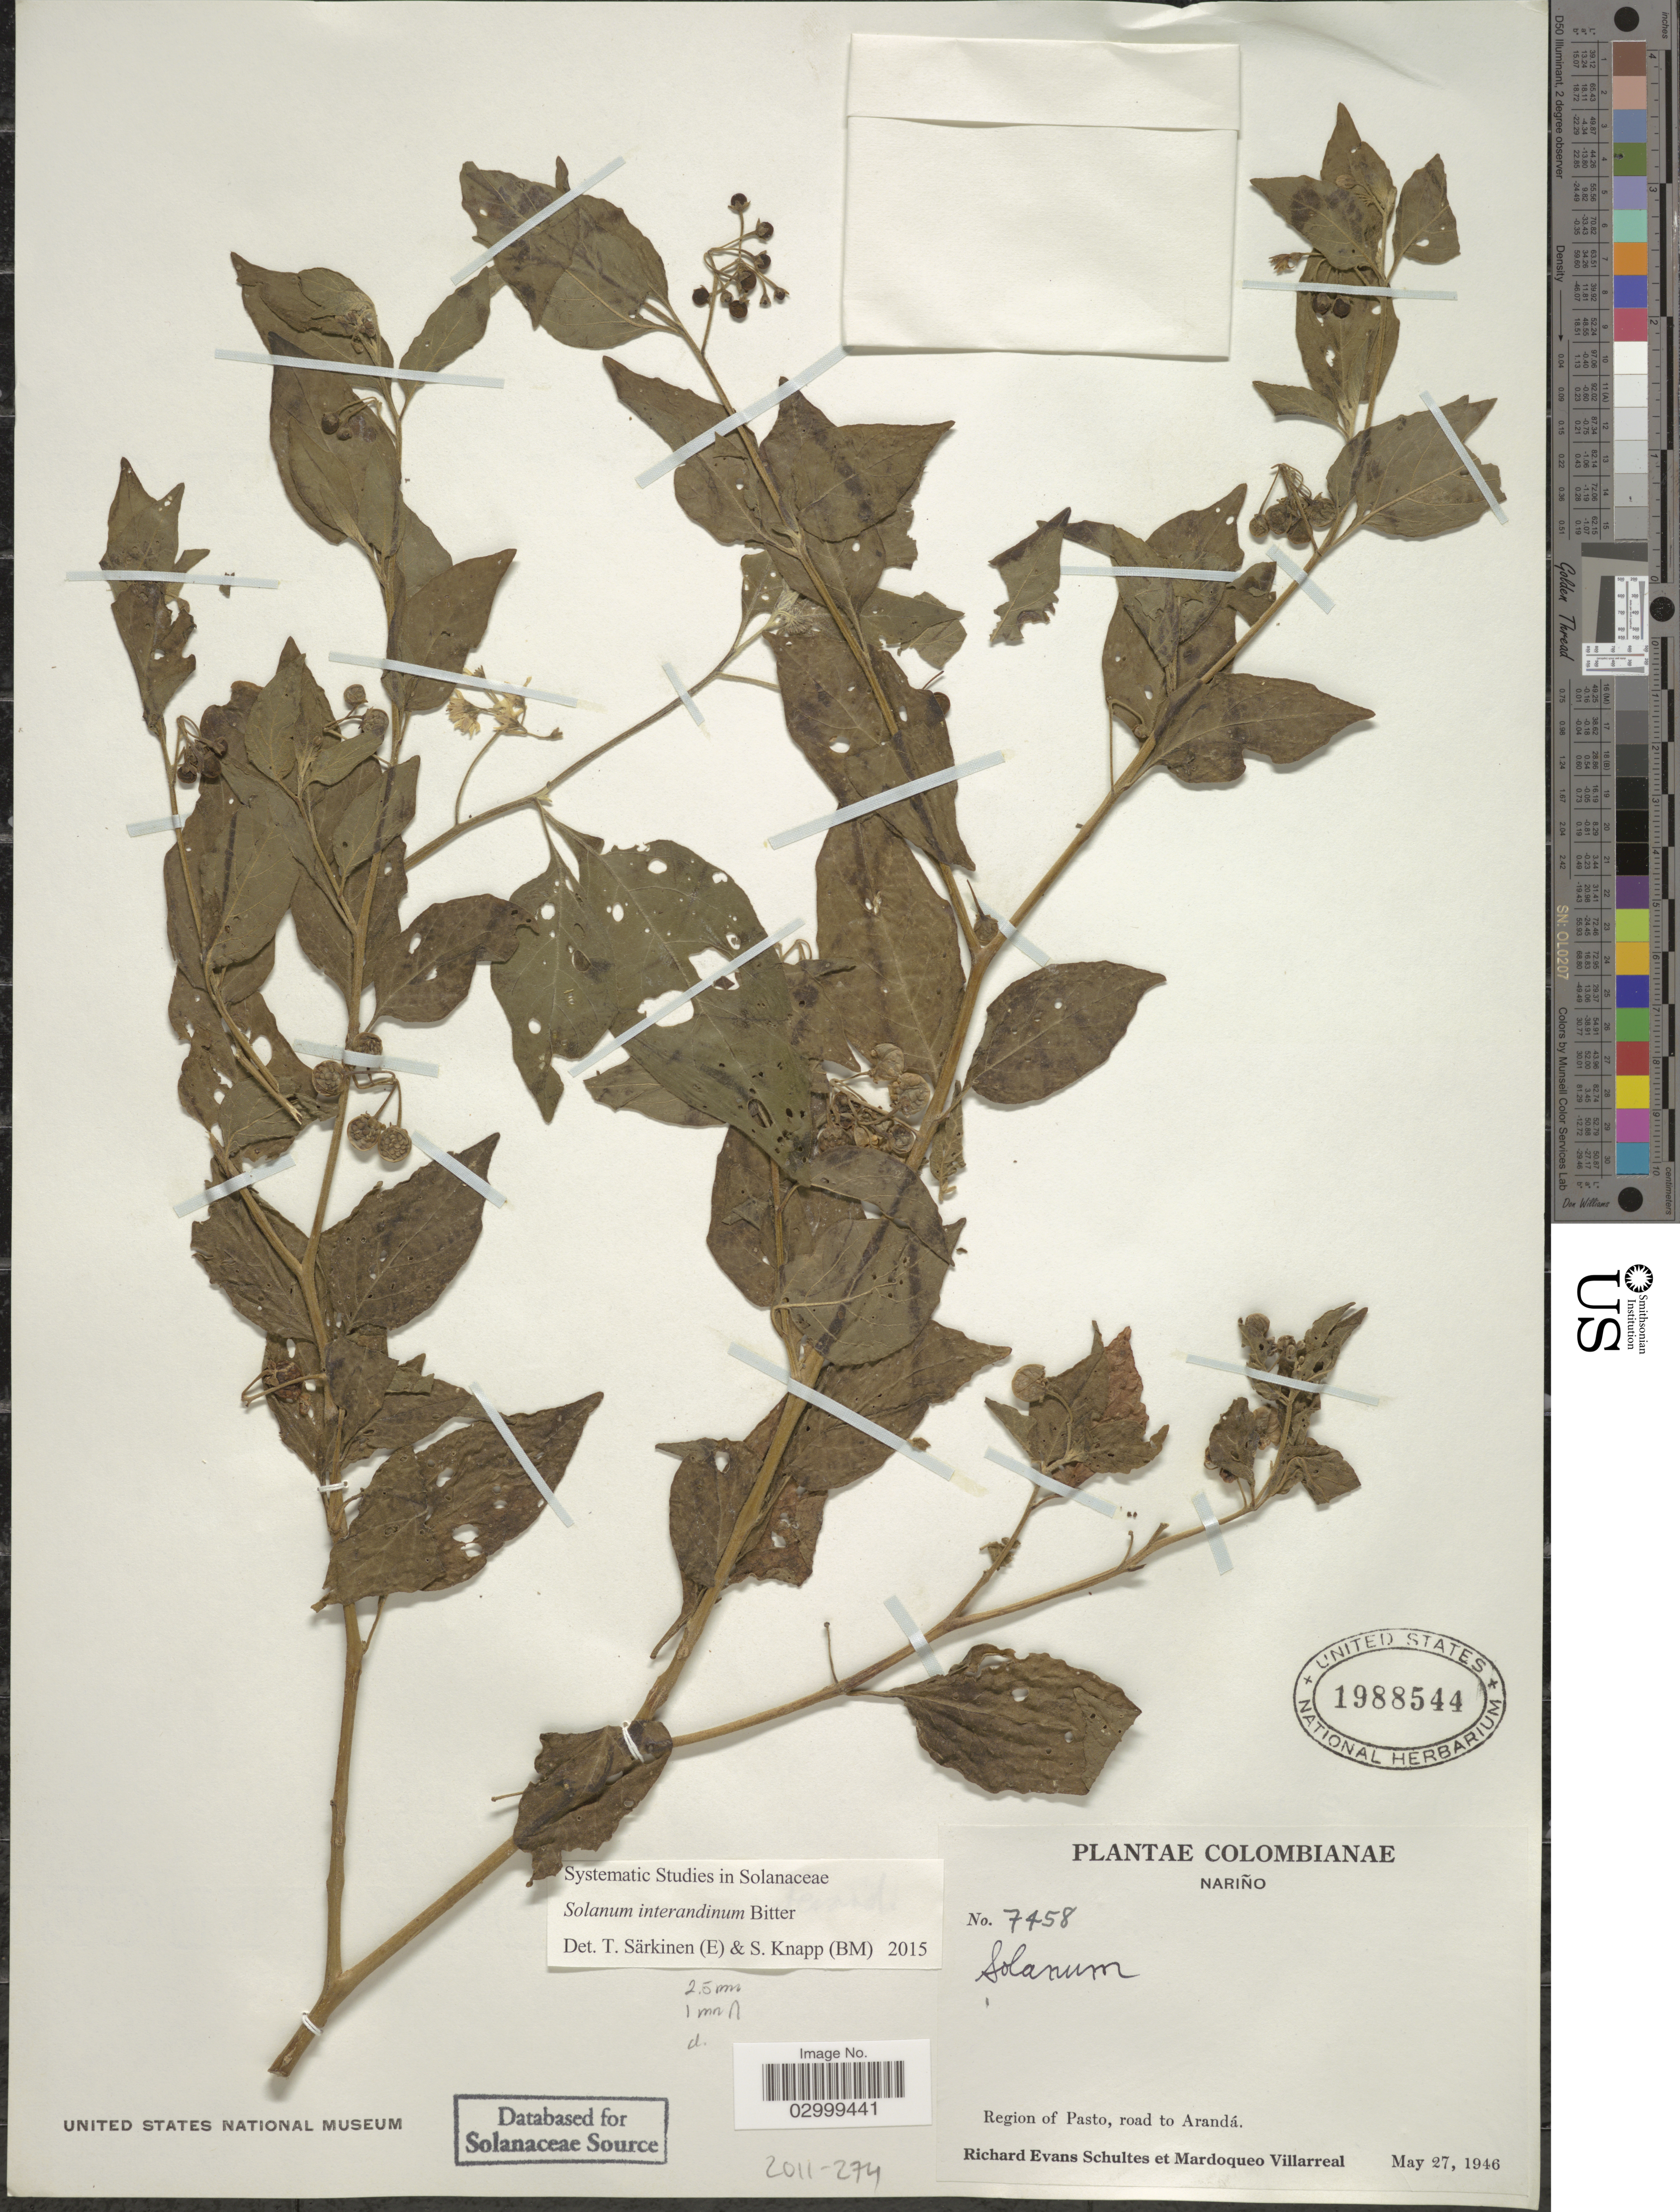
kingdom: Plantae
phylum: Tracheophyta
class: Magnoliopsida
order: Solanales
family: Solanaceae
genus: Solanum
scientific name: Solanum interandinum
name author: Bitter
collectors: R. E. Schultes & M. Villarreal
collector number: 7458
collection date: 1946-05-27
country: Colombia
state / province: Nariño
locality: Region of Pasto, road to Arandá.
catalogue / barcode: US 1988544